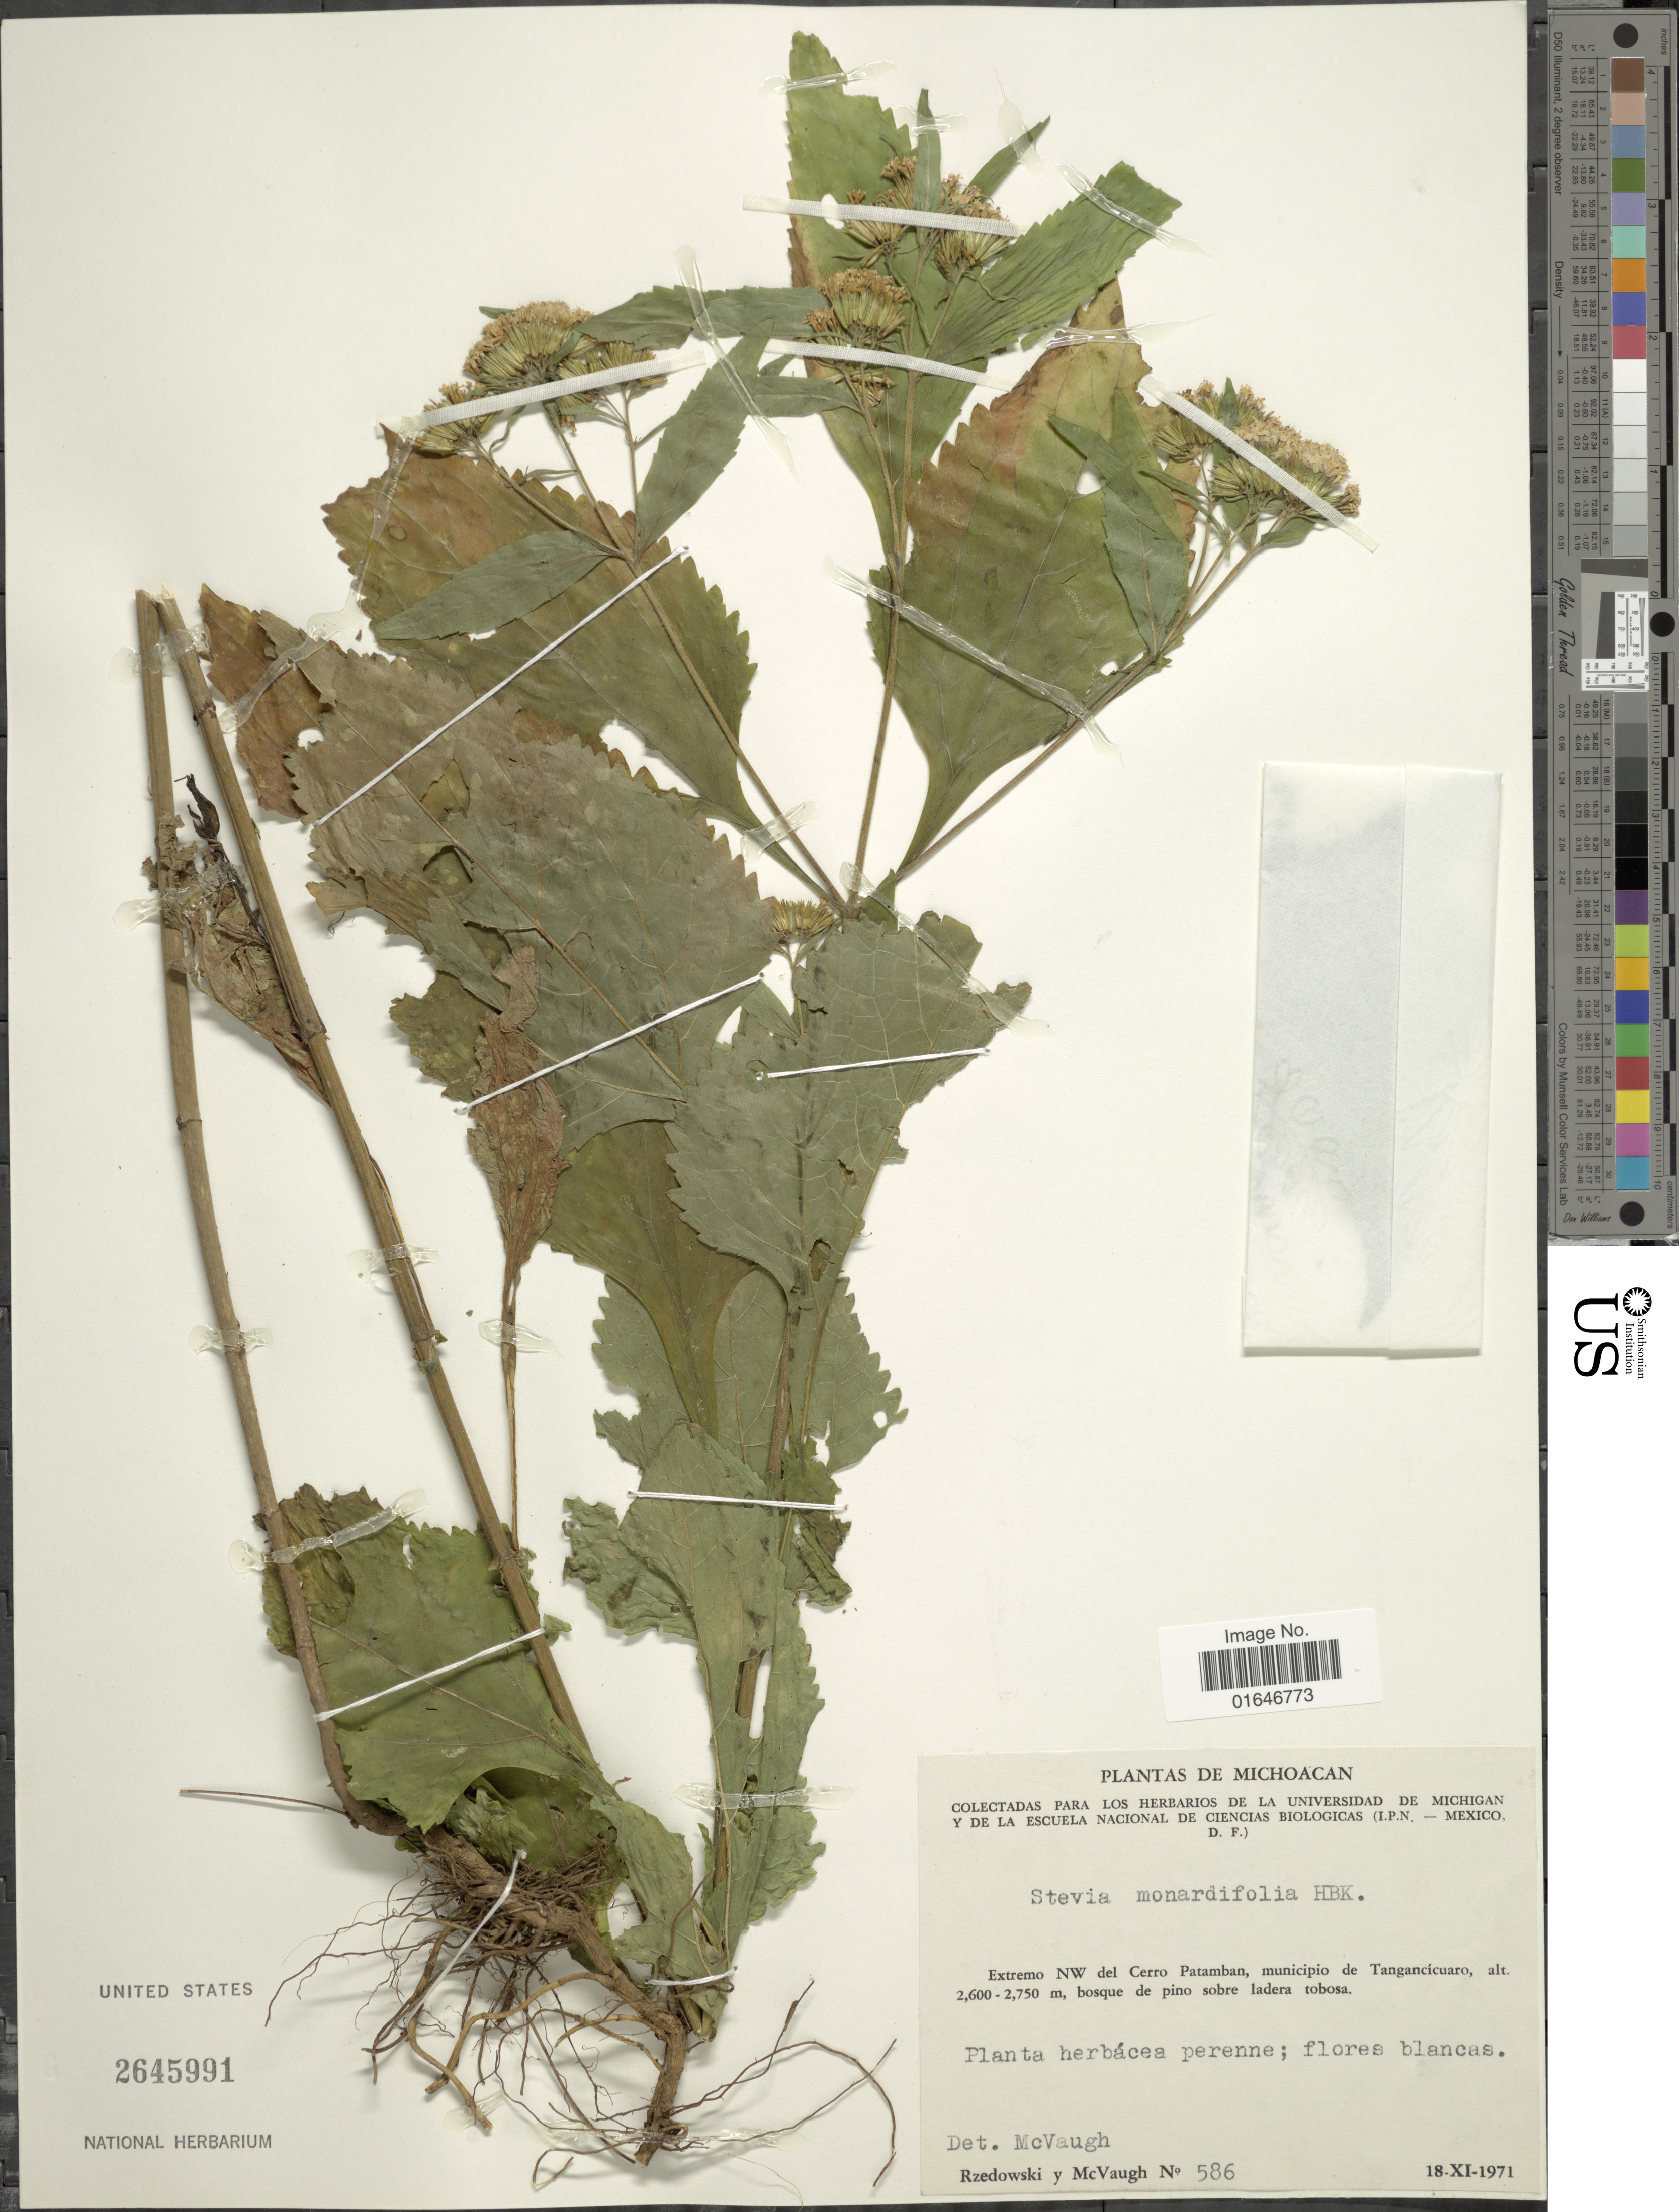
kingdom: Plantae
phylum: Tracheophyta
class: Magnoliopsida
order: Asterales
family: Asteraceae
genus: Stevia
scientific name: Stevia monardifolia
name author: Kunth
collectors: Rzedowski, -- & McVaugh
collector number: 586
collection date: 1971-11-18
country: Mexico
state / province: Michoacán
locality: Extremo NW del Cerro Patamban, municipio de Tangancicuaro.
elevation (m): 2600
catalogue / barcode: US 2645991